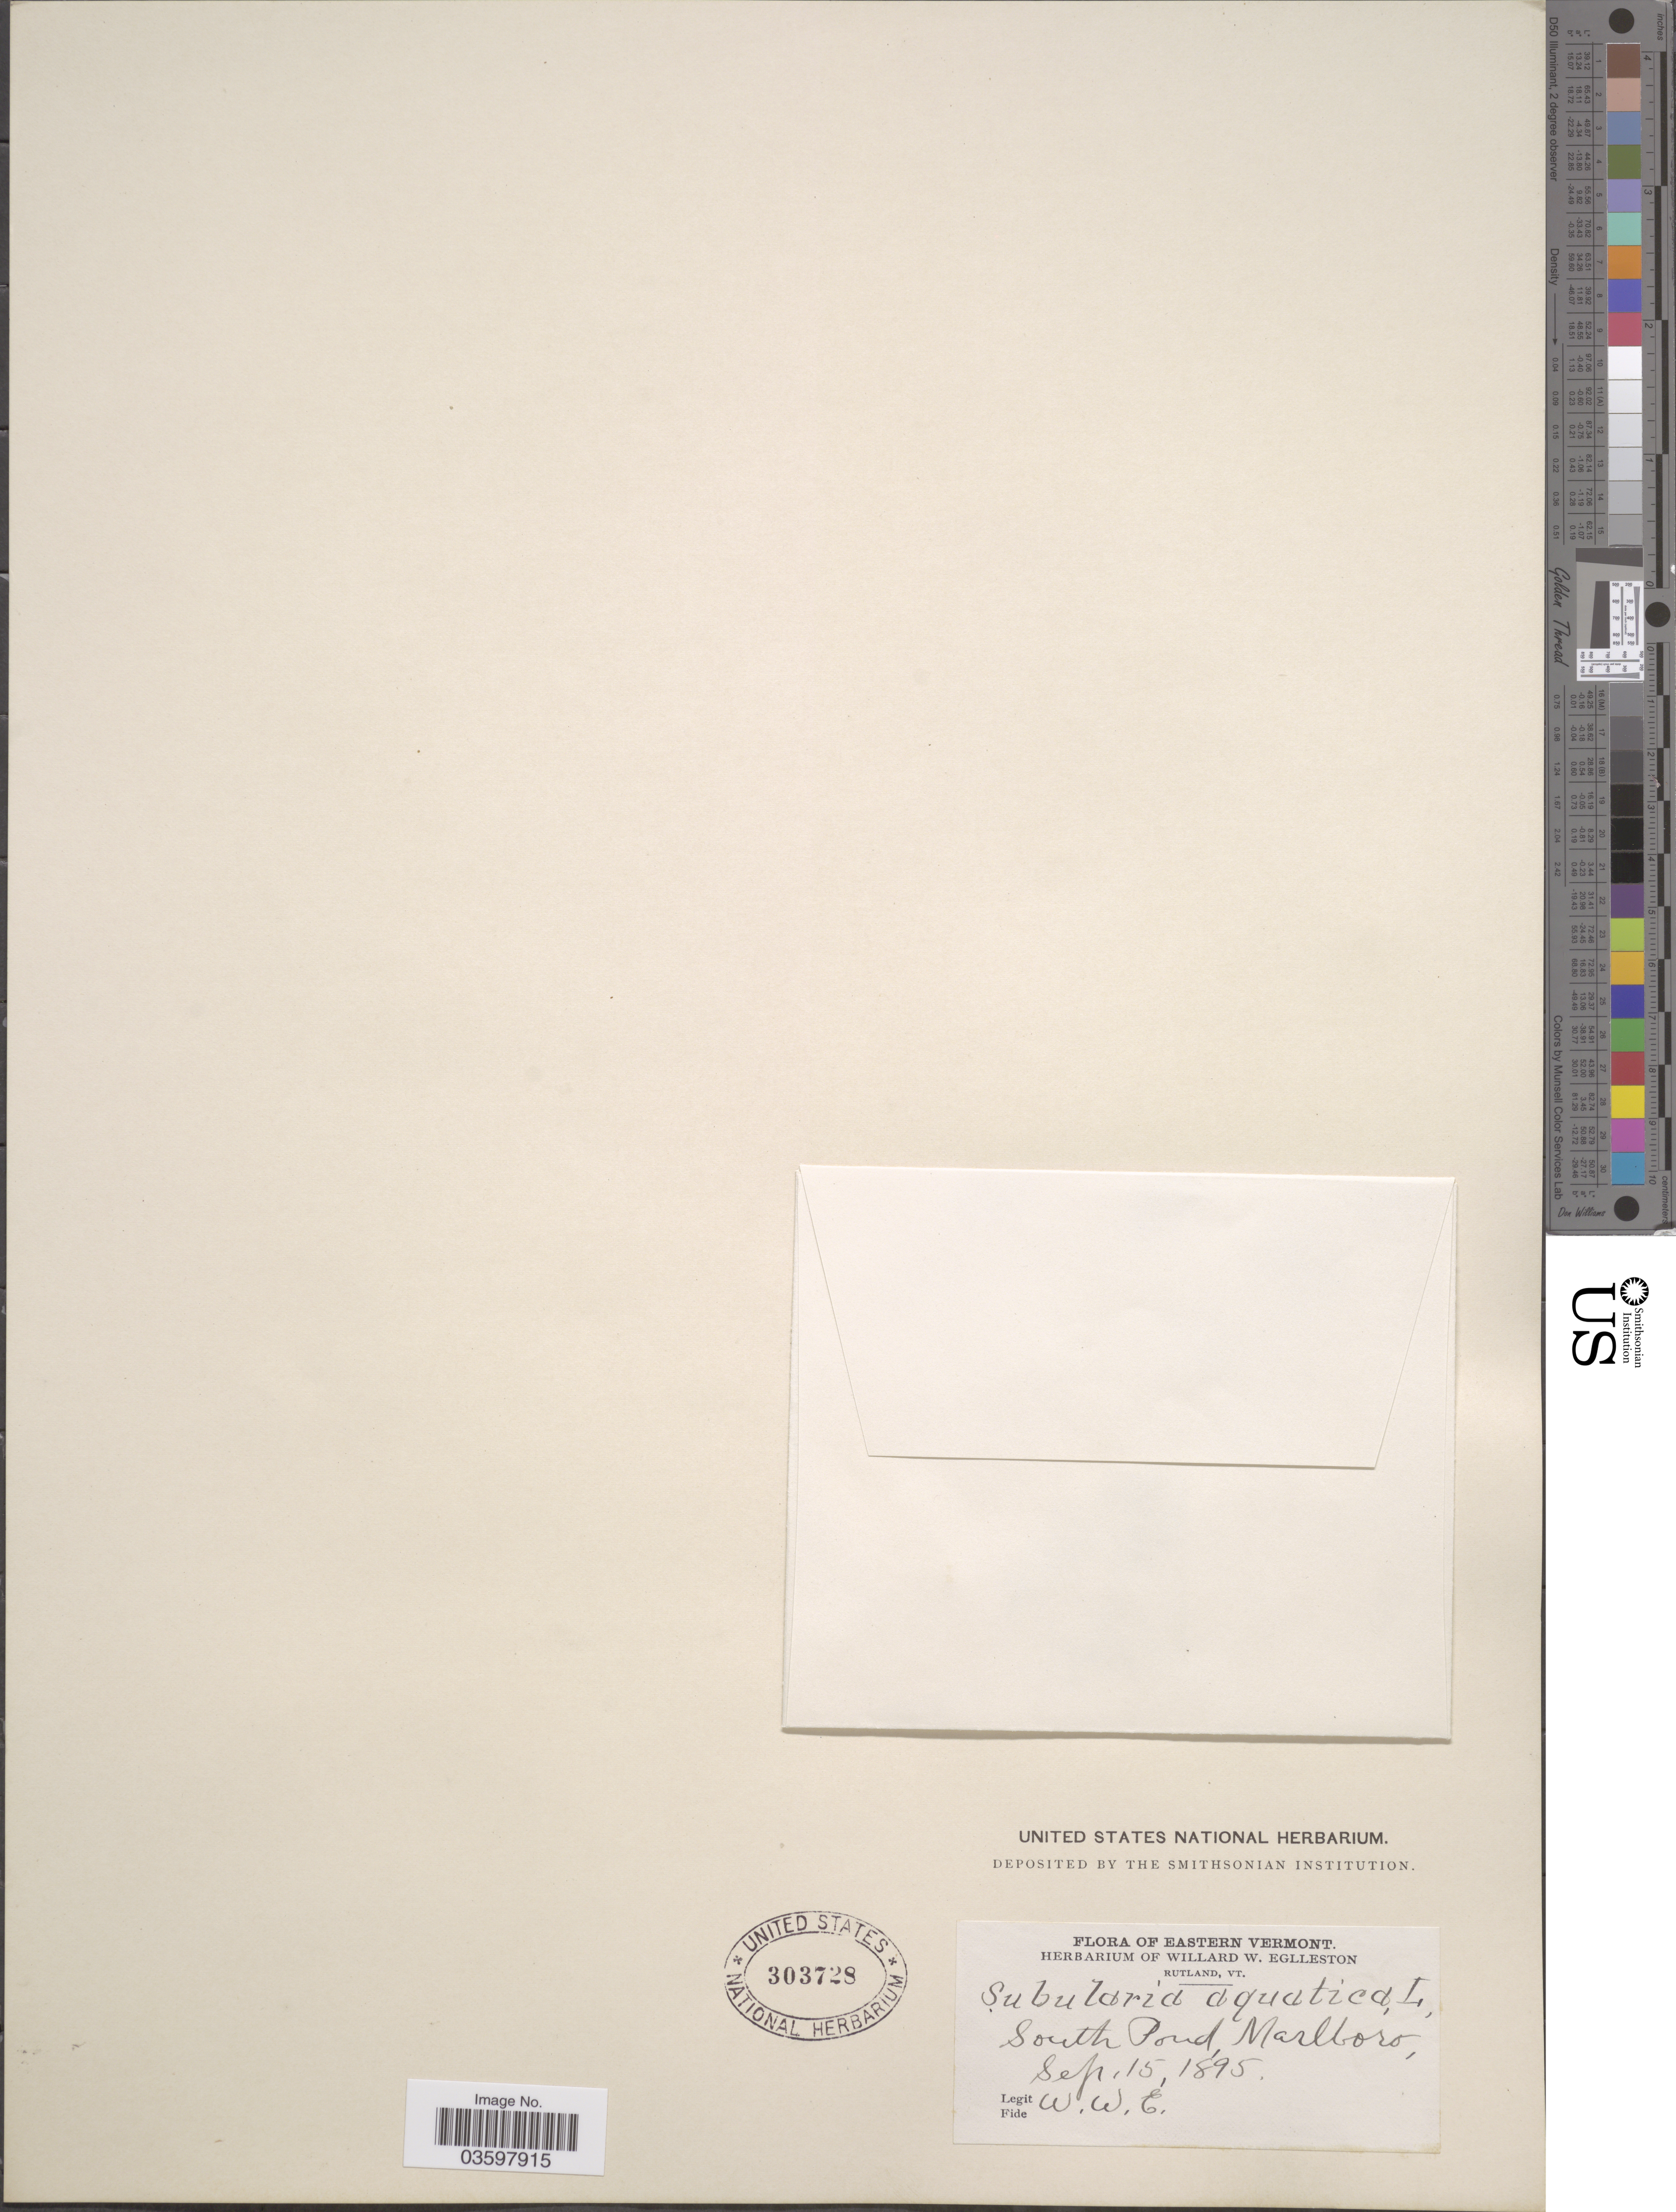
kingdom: Plantae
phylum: Tracheophyta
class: Magnoliopsida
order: Brassicales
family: Brassicaceae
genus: Subularia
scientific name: Subularia aquatica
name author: L.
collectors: W. W. Eggleston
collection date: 1895-09-15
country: United States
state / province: Vermont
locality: Eastern Vermont. South Pond, Marlboro.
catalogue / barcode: US 303728